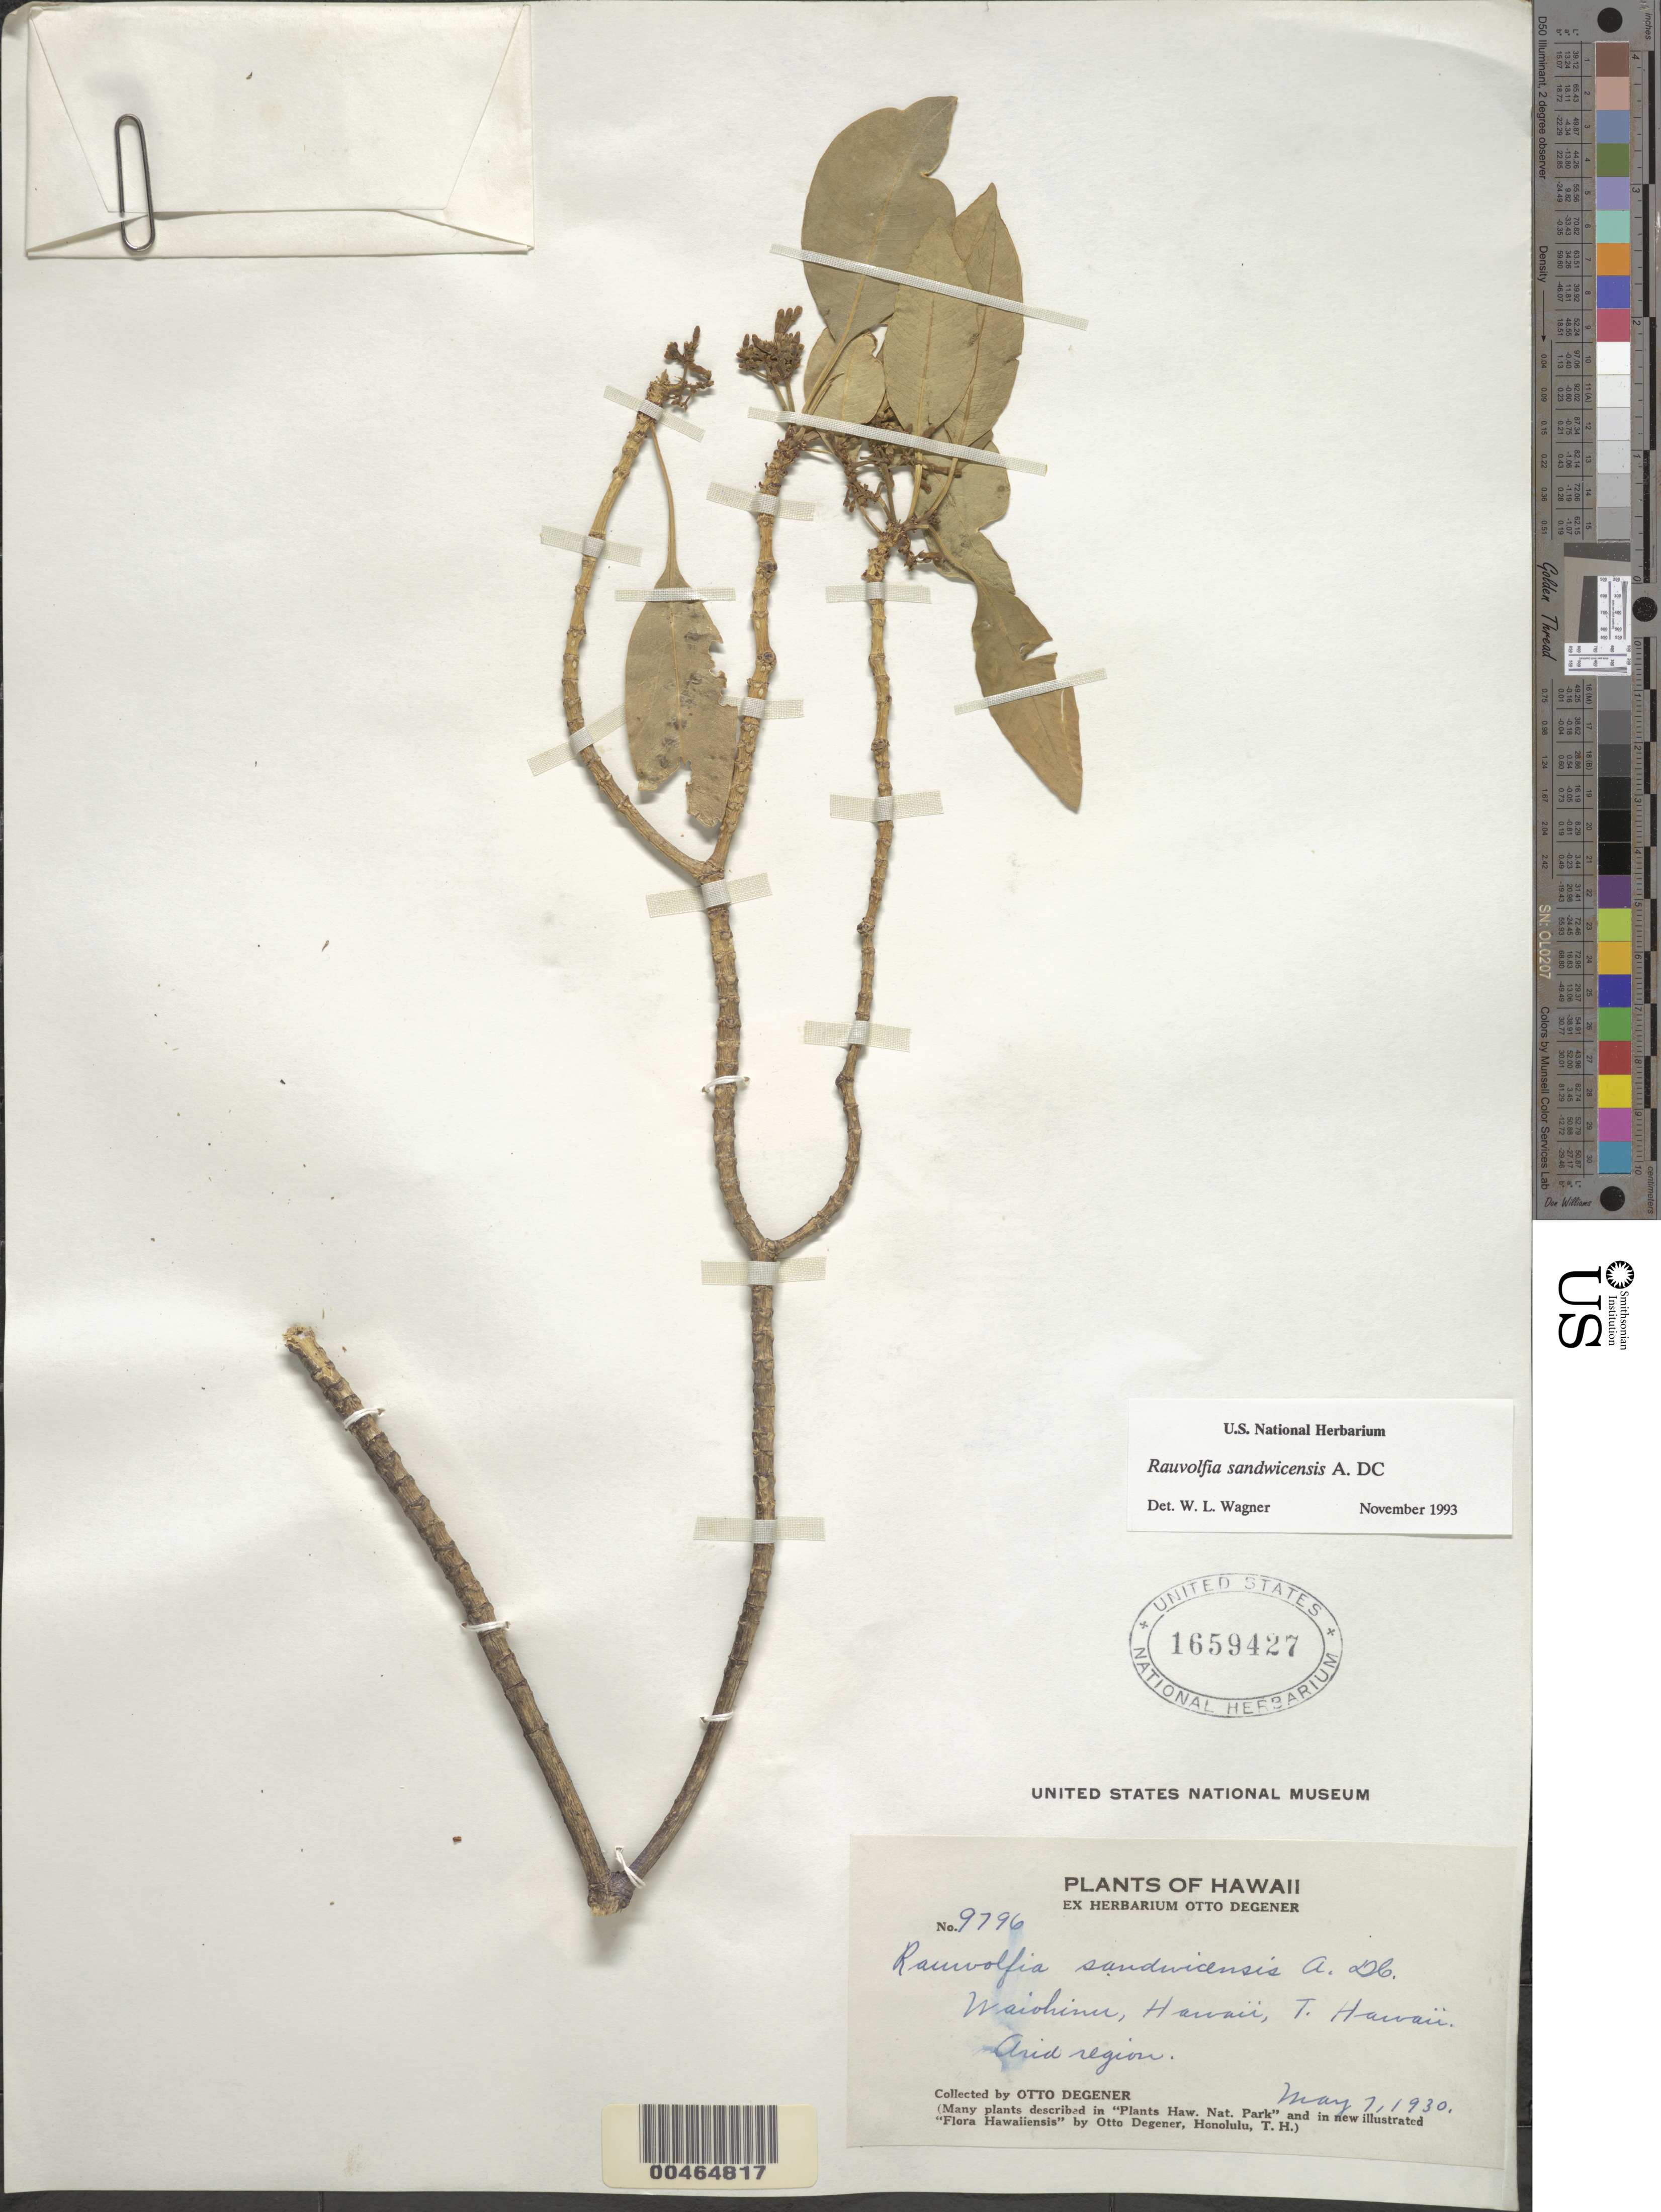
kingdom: Plantae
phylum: Tracheophyta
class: Magnoliopsida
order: Gentianales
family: Apocynaceae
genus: Rauvolfia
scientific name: Rauvolfia sandwicensis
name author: A. DC.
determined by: Wagner, W. L., (BOT), Smithsonian Institution - National Museum of Natural History (UNITED STATES)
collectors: O. Degener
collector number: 9796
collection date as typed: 7 May 1930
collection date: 1930-05-07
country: United States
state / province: Hawaii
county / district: Hawaii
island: Hawaii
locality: Waiohinu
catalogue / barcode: US 1659427